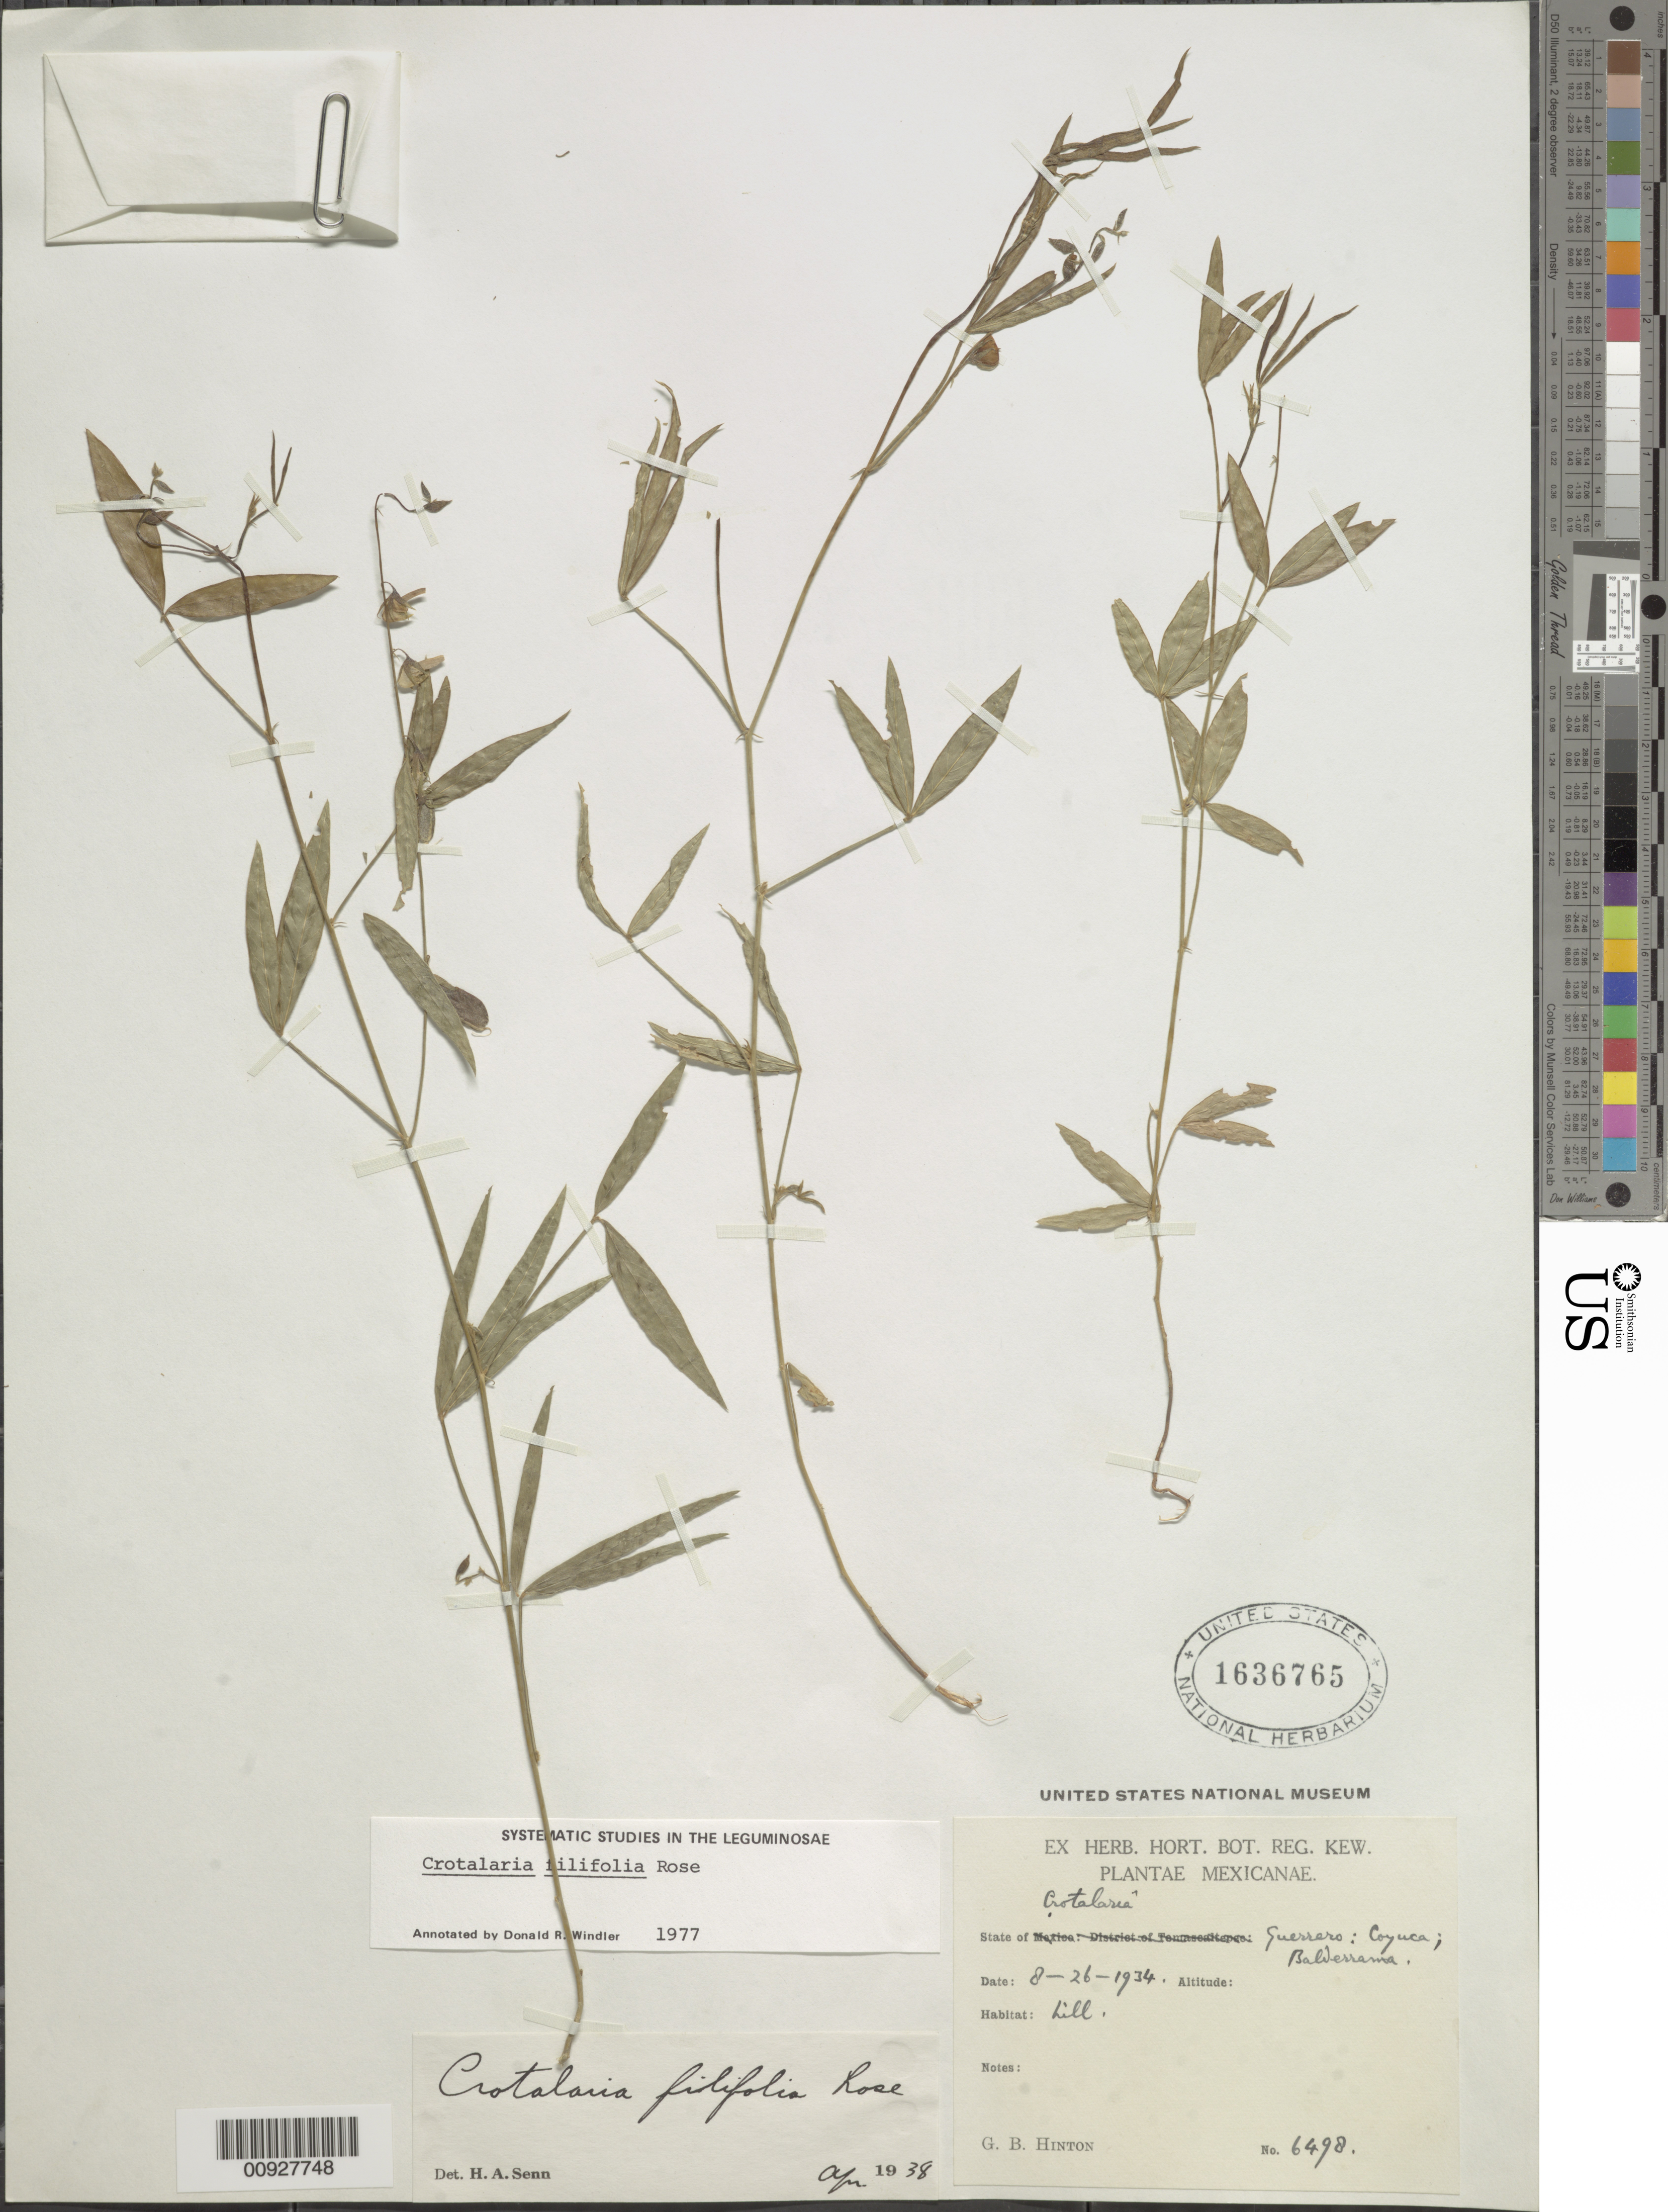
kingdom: Plantae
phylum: Tracheophyta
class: Magnoliopsida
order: Fabales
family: Fabaceae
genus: Crotalaria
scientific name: Crotalaria filifolia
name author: Rose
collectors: G. B. Hinton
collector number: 6498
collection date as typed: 26 Aug 1934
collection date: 1934-08-26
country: Mexico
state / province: Guerrero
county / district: Coyuca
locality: State of Guerrero: Coyuca; Balderrama.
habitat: Hill.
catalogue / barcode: US 1636765